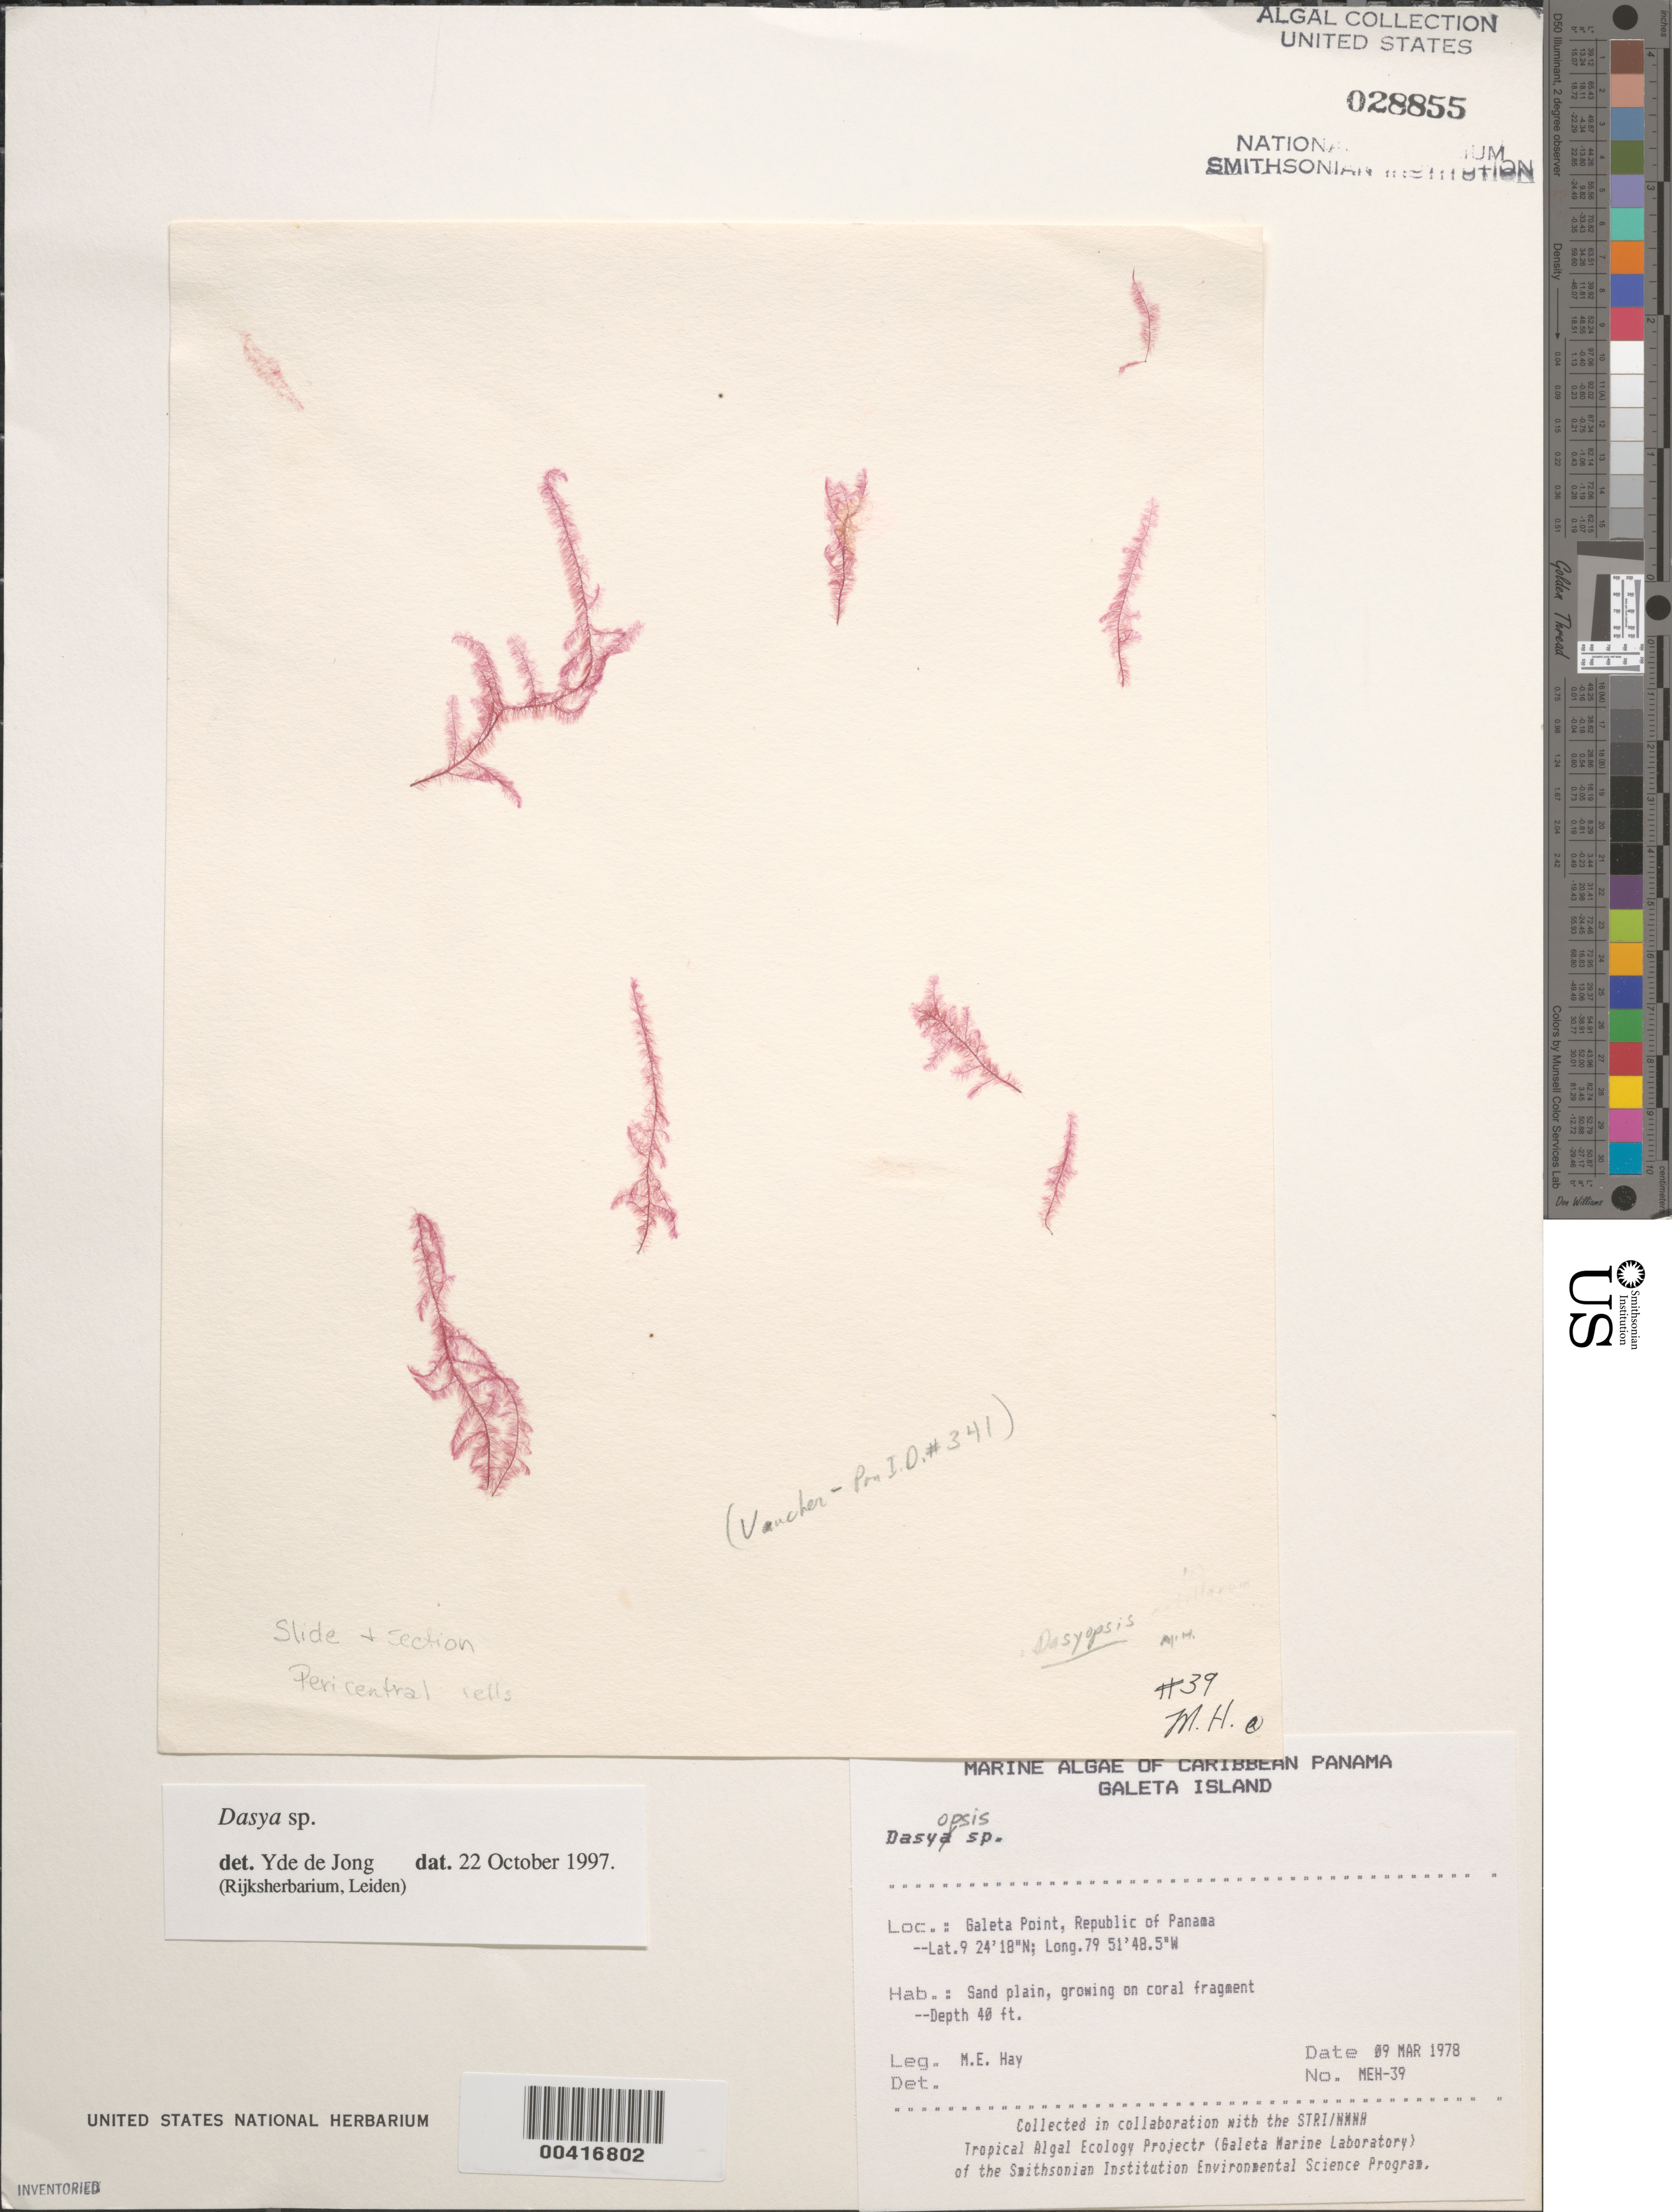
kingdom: Plantae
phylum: Rhodophyta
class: Florideophyceae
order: Ceramiales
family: Dasyaceae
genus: Dasya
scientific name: Dasya sp.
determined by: de Jong, Yde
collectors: M. E. Hay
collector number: MEH-39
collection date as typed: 09 Mar 1978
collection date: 1978-03-09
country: Panama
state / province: Colón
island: Galeta Island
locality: Galeta Point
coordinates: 9 24' 18" N, 79 51' 48.5" W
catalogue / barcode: US 28855